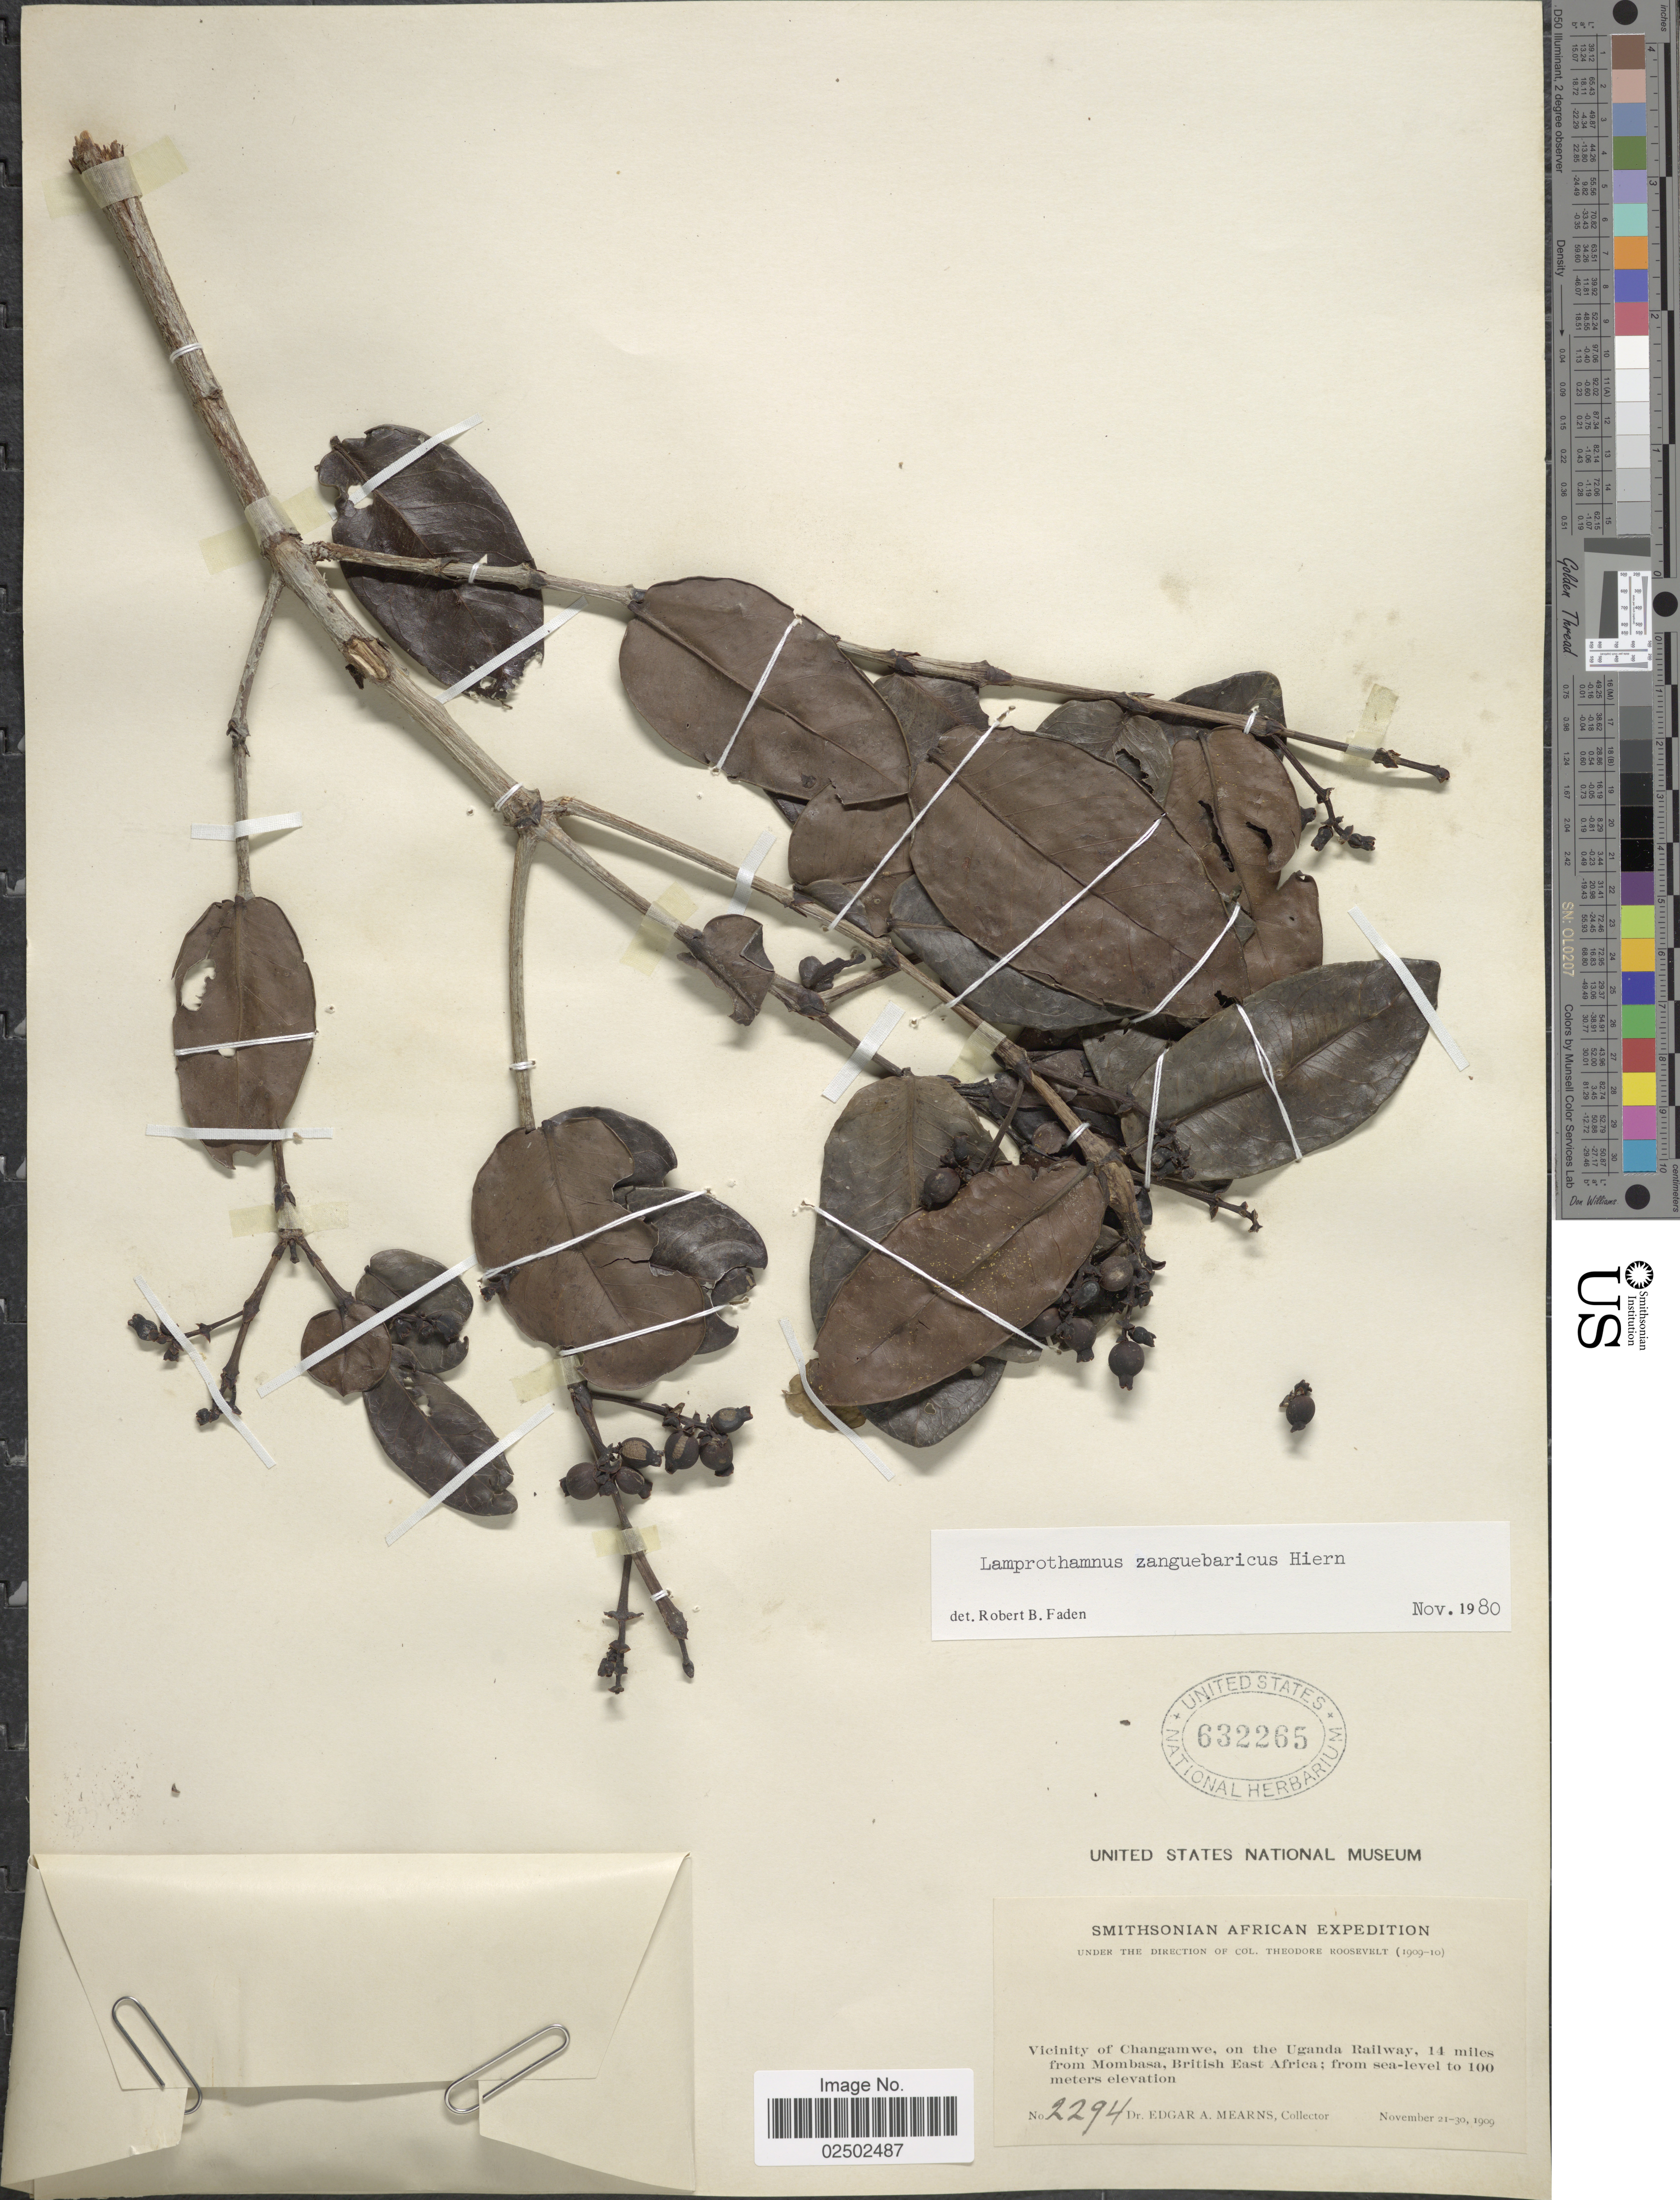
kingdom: Plantae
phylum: Tracheophyta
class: Magnoliopsida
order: Gentianales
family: Rubiaceae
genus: Lamprothamnus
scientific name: Lamprothamnus zanguebaricus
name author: Hiern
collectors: E. A. Mearns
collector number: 2294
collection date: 1909-11-21/1909-11-30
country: Uganda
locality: Vicinity of Changamwe, on the Uganda Railway, 14 miles from Mombasa, British East Africa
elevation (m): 0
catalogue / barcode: US 632265